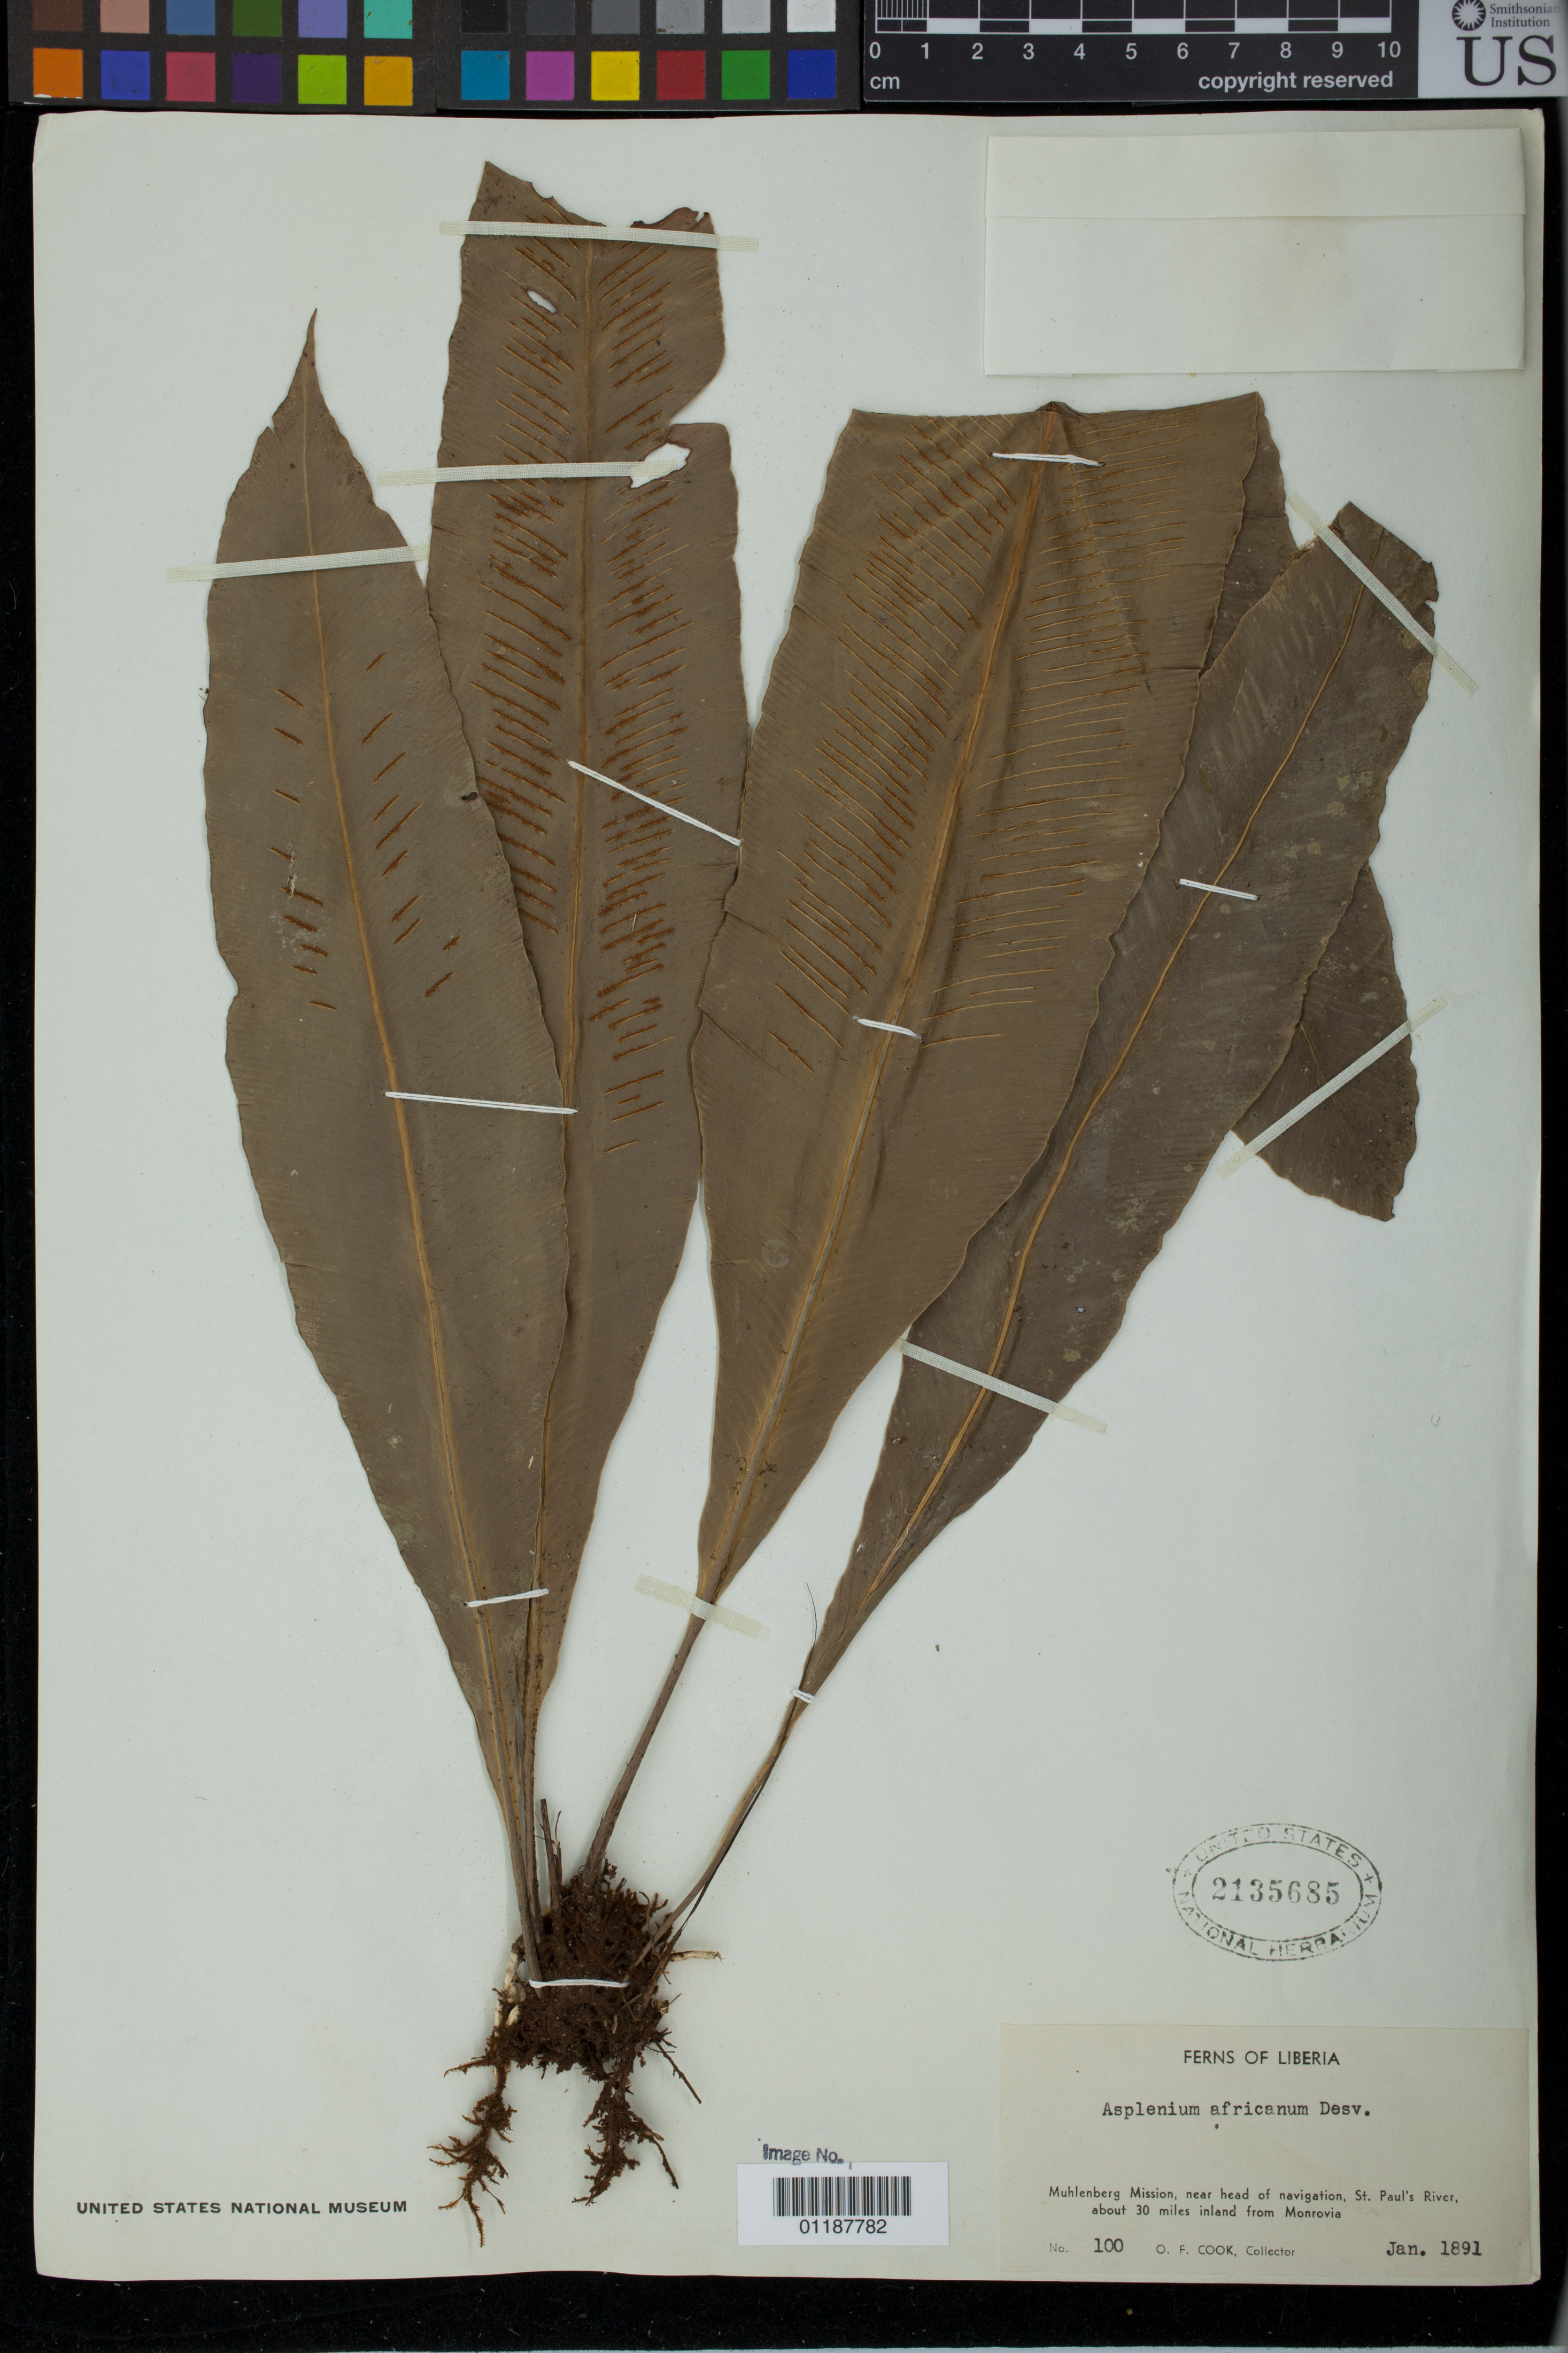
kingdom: Plantae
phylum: Tracheophyta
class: Polypodiopsida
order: Polypodiales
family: Aspleniaceae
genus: Asplenium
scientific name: Asplenium africanum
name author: Desv.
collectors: O. F. Cook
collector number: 100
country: Liberia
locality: Muhlenberg Mission, near head of navigation, St. Paul's River, about 30 mi. inland from Monrovia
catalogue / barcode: US 2315685